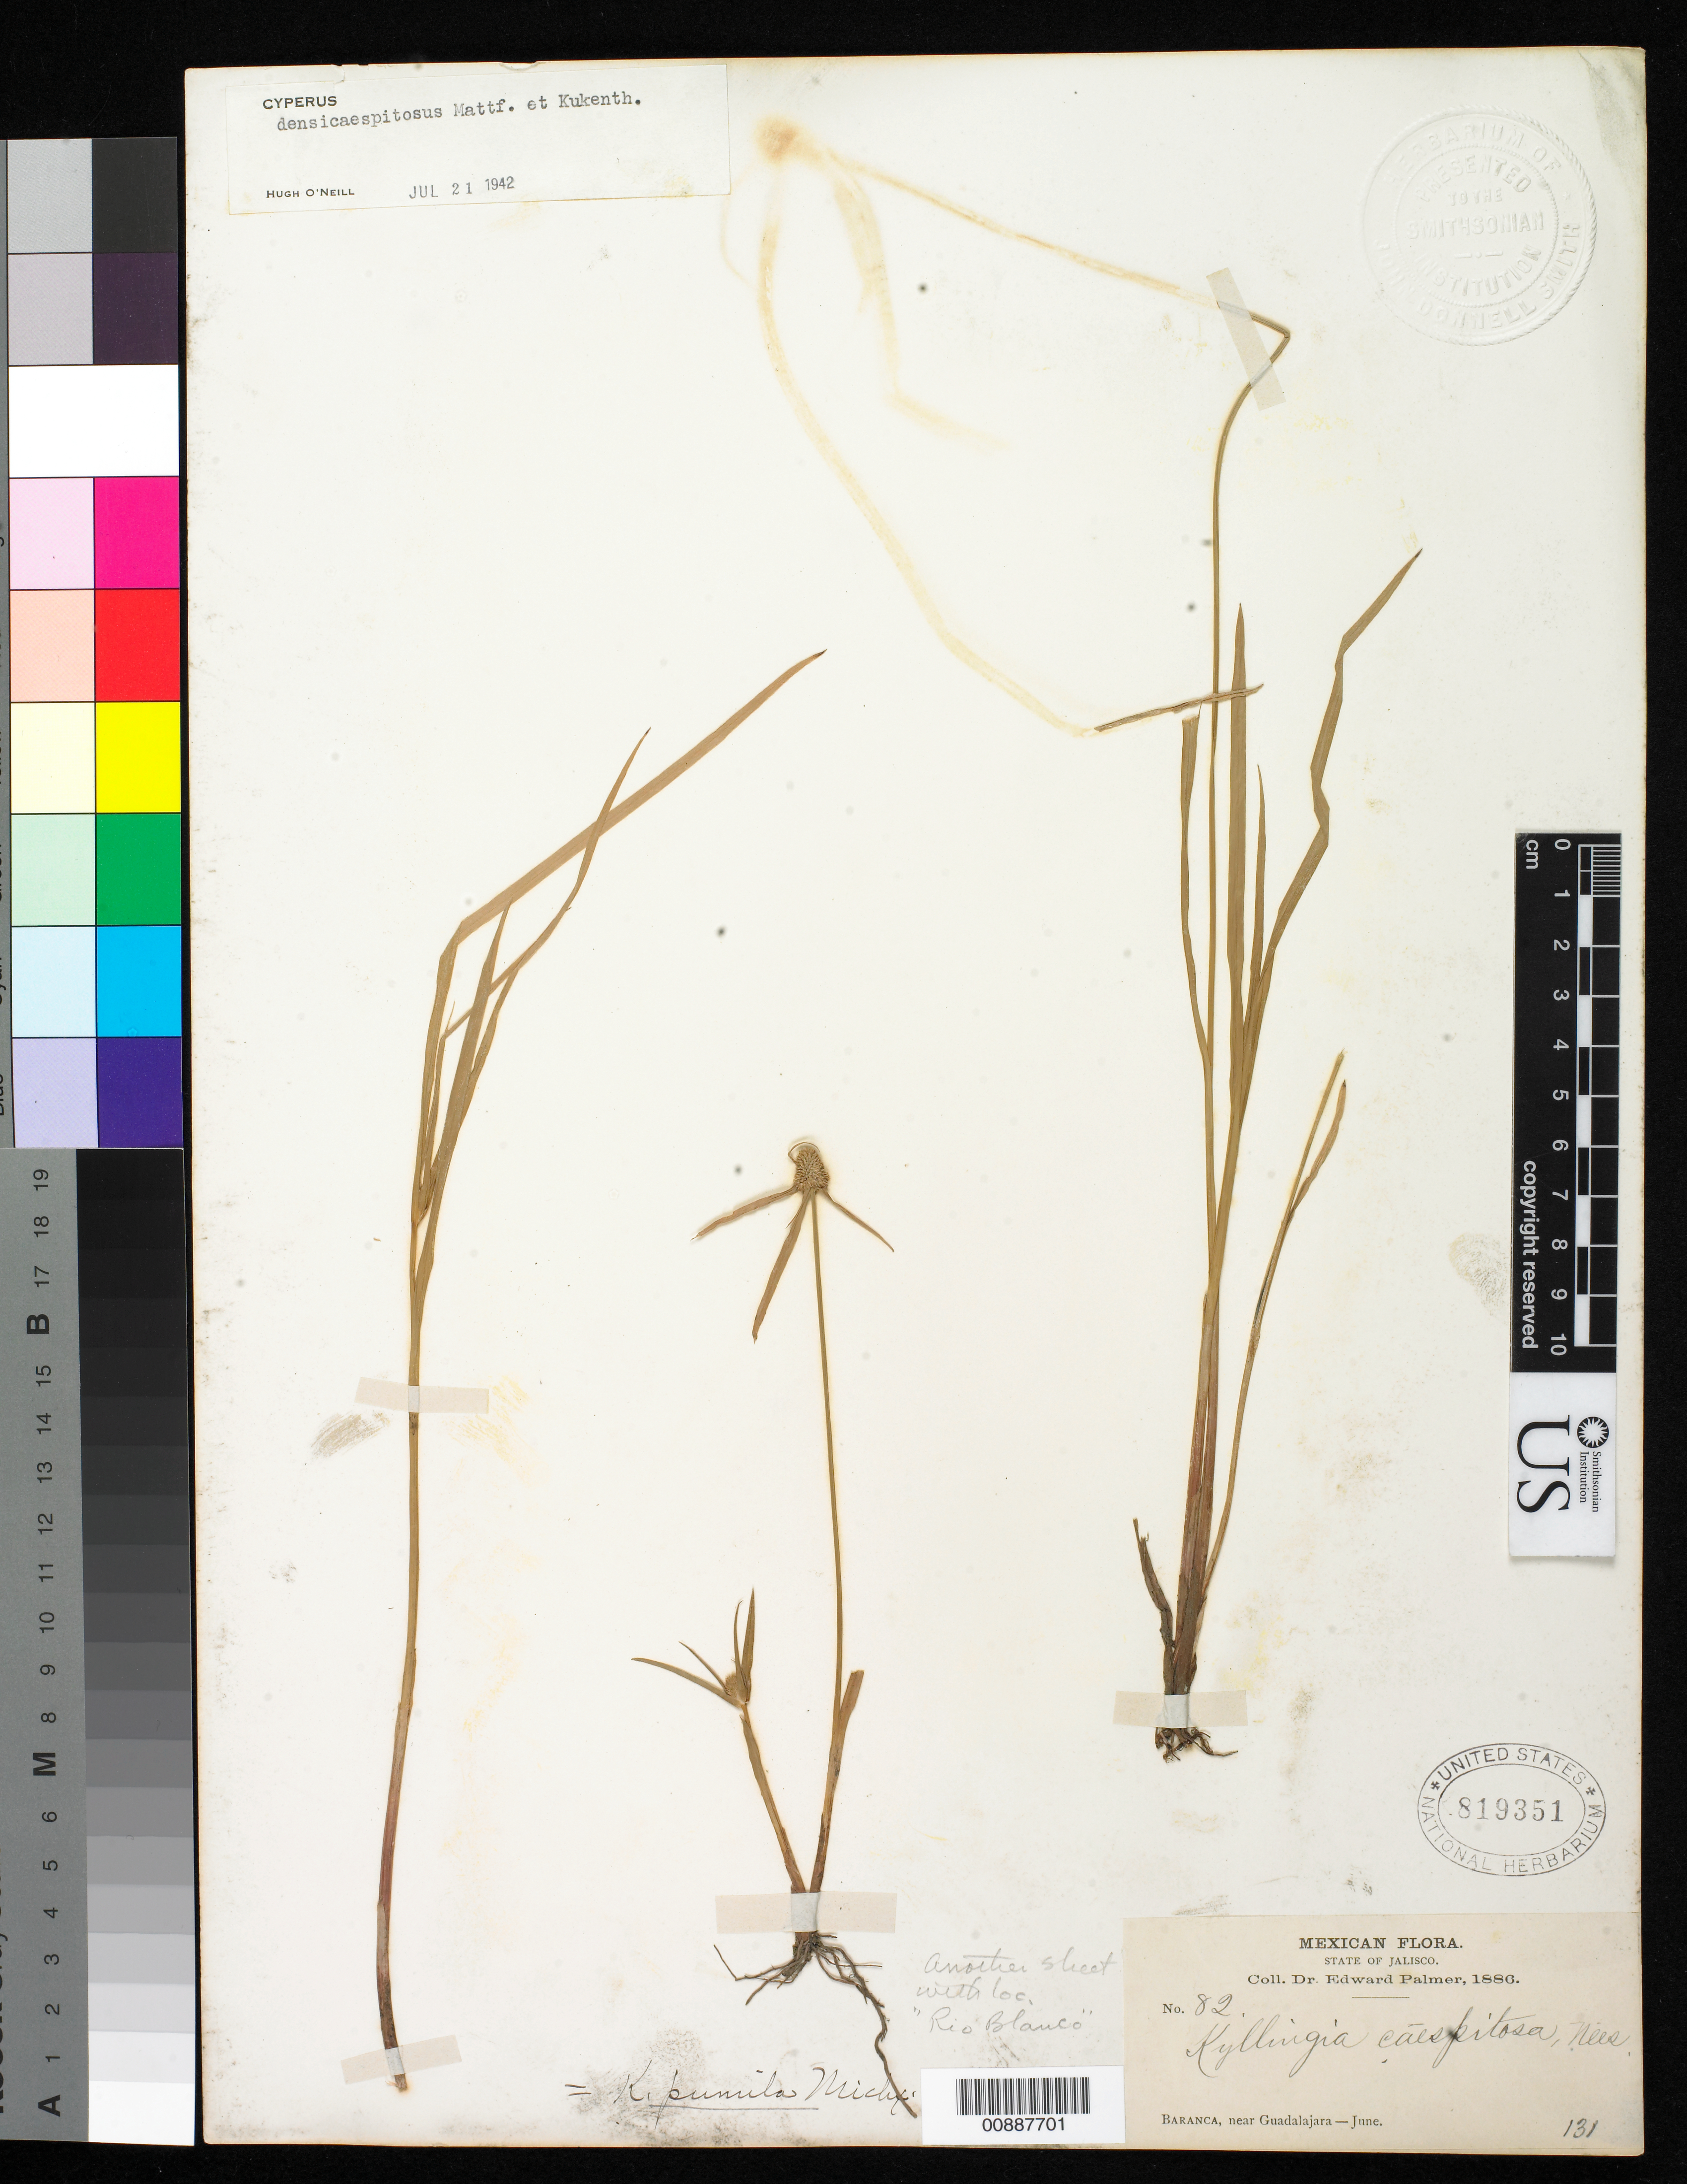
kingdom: Plantae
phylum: Tracheophyta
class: Liliopsida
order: Poales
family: Cyperaceae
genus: Cyperus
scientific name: Cyperus hortensis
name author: (Salzm. ex Steud.) Dorr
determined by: Strong, Mark T., (BOT), Smithsonian Institution - National Museum of Natural History (UNITED STATES)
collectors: E. Palmer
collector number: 82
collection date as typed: Jun 1886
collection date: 1886-06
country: Mexico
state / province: Jalisco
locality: Barranca, near Guadalajara, Jalisco.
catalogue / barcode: US 819351